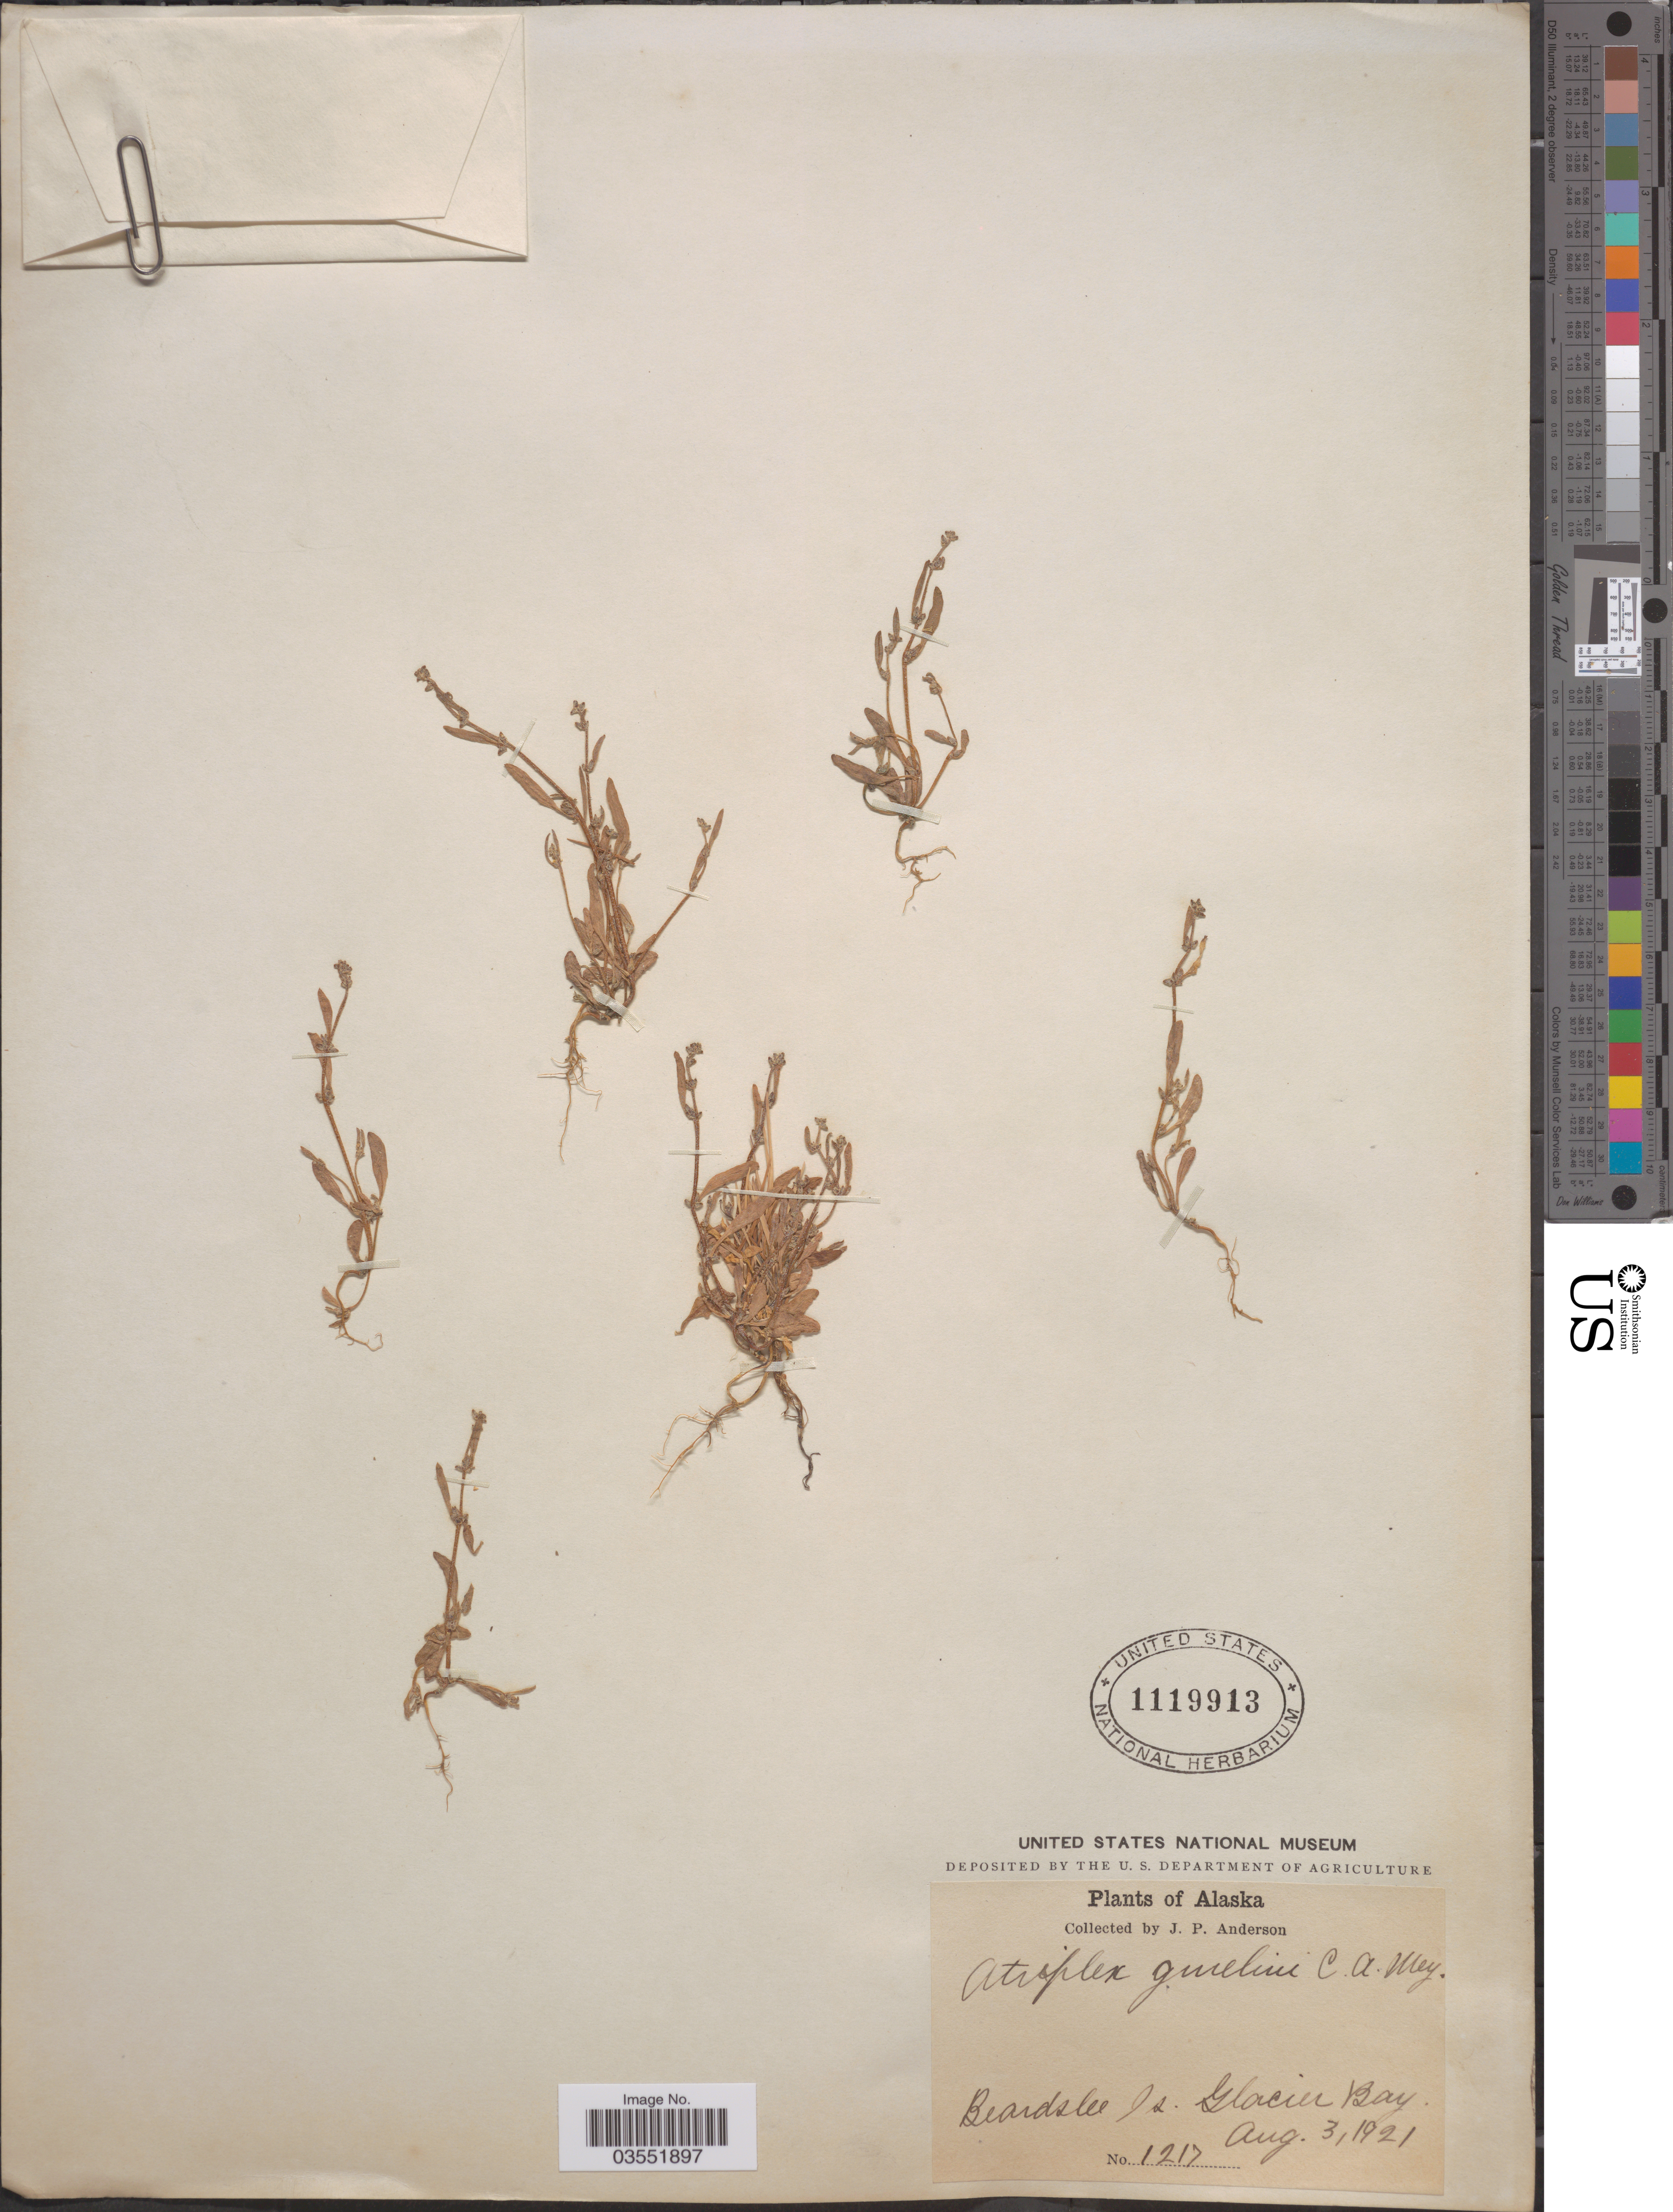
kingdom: Plantae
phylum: Tracheophyta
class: Magnoliopsida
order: Caryophyllales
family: Amaranthaceae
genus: Atriplex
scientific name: Atriplex gmelinii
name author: C.A. Mey. ex Bong.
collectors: J. P. Anderson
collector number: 1217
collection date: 1921-08-03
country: United States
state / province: Alaska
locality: Beardslee Is. Glacier Bay.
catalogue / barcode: US 1119913